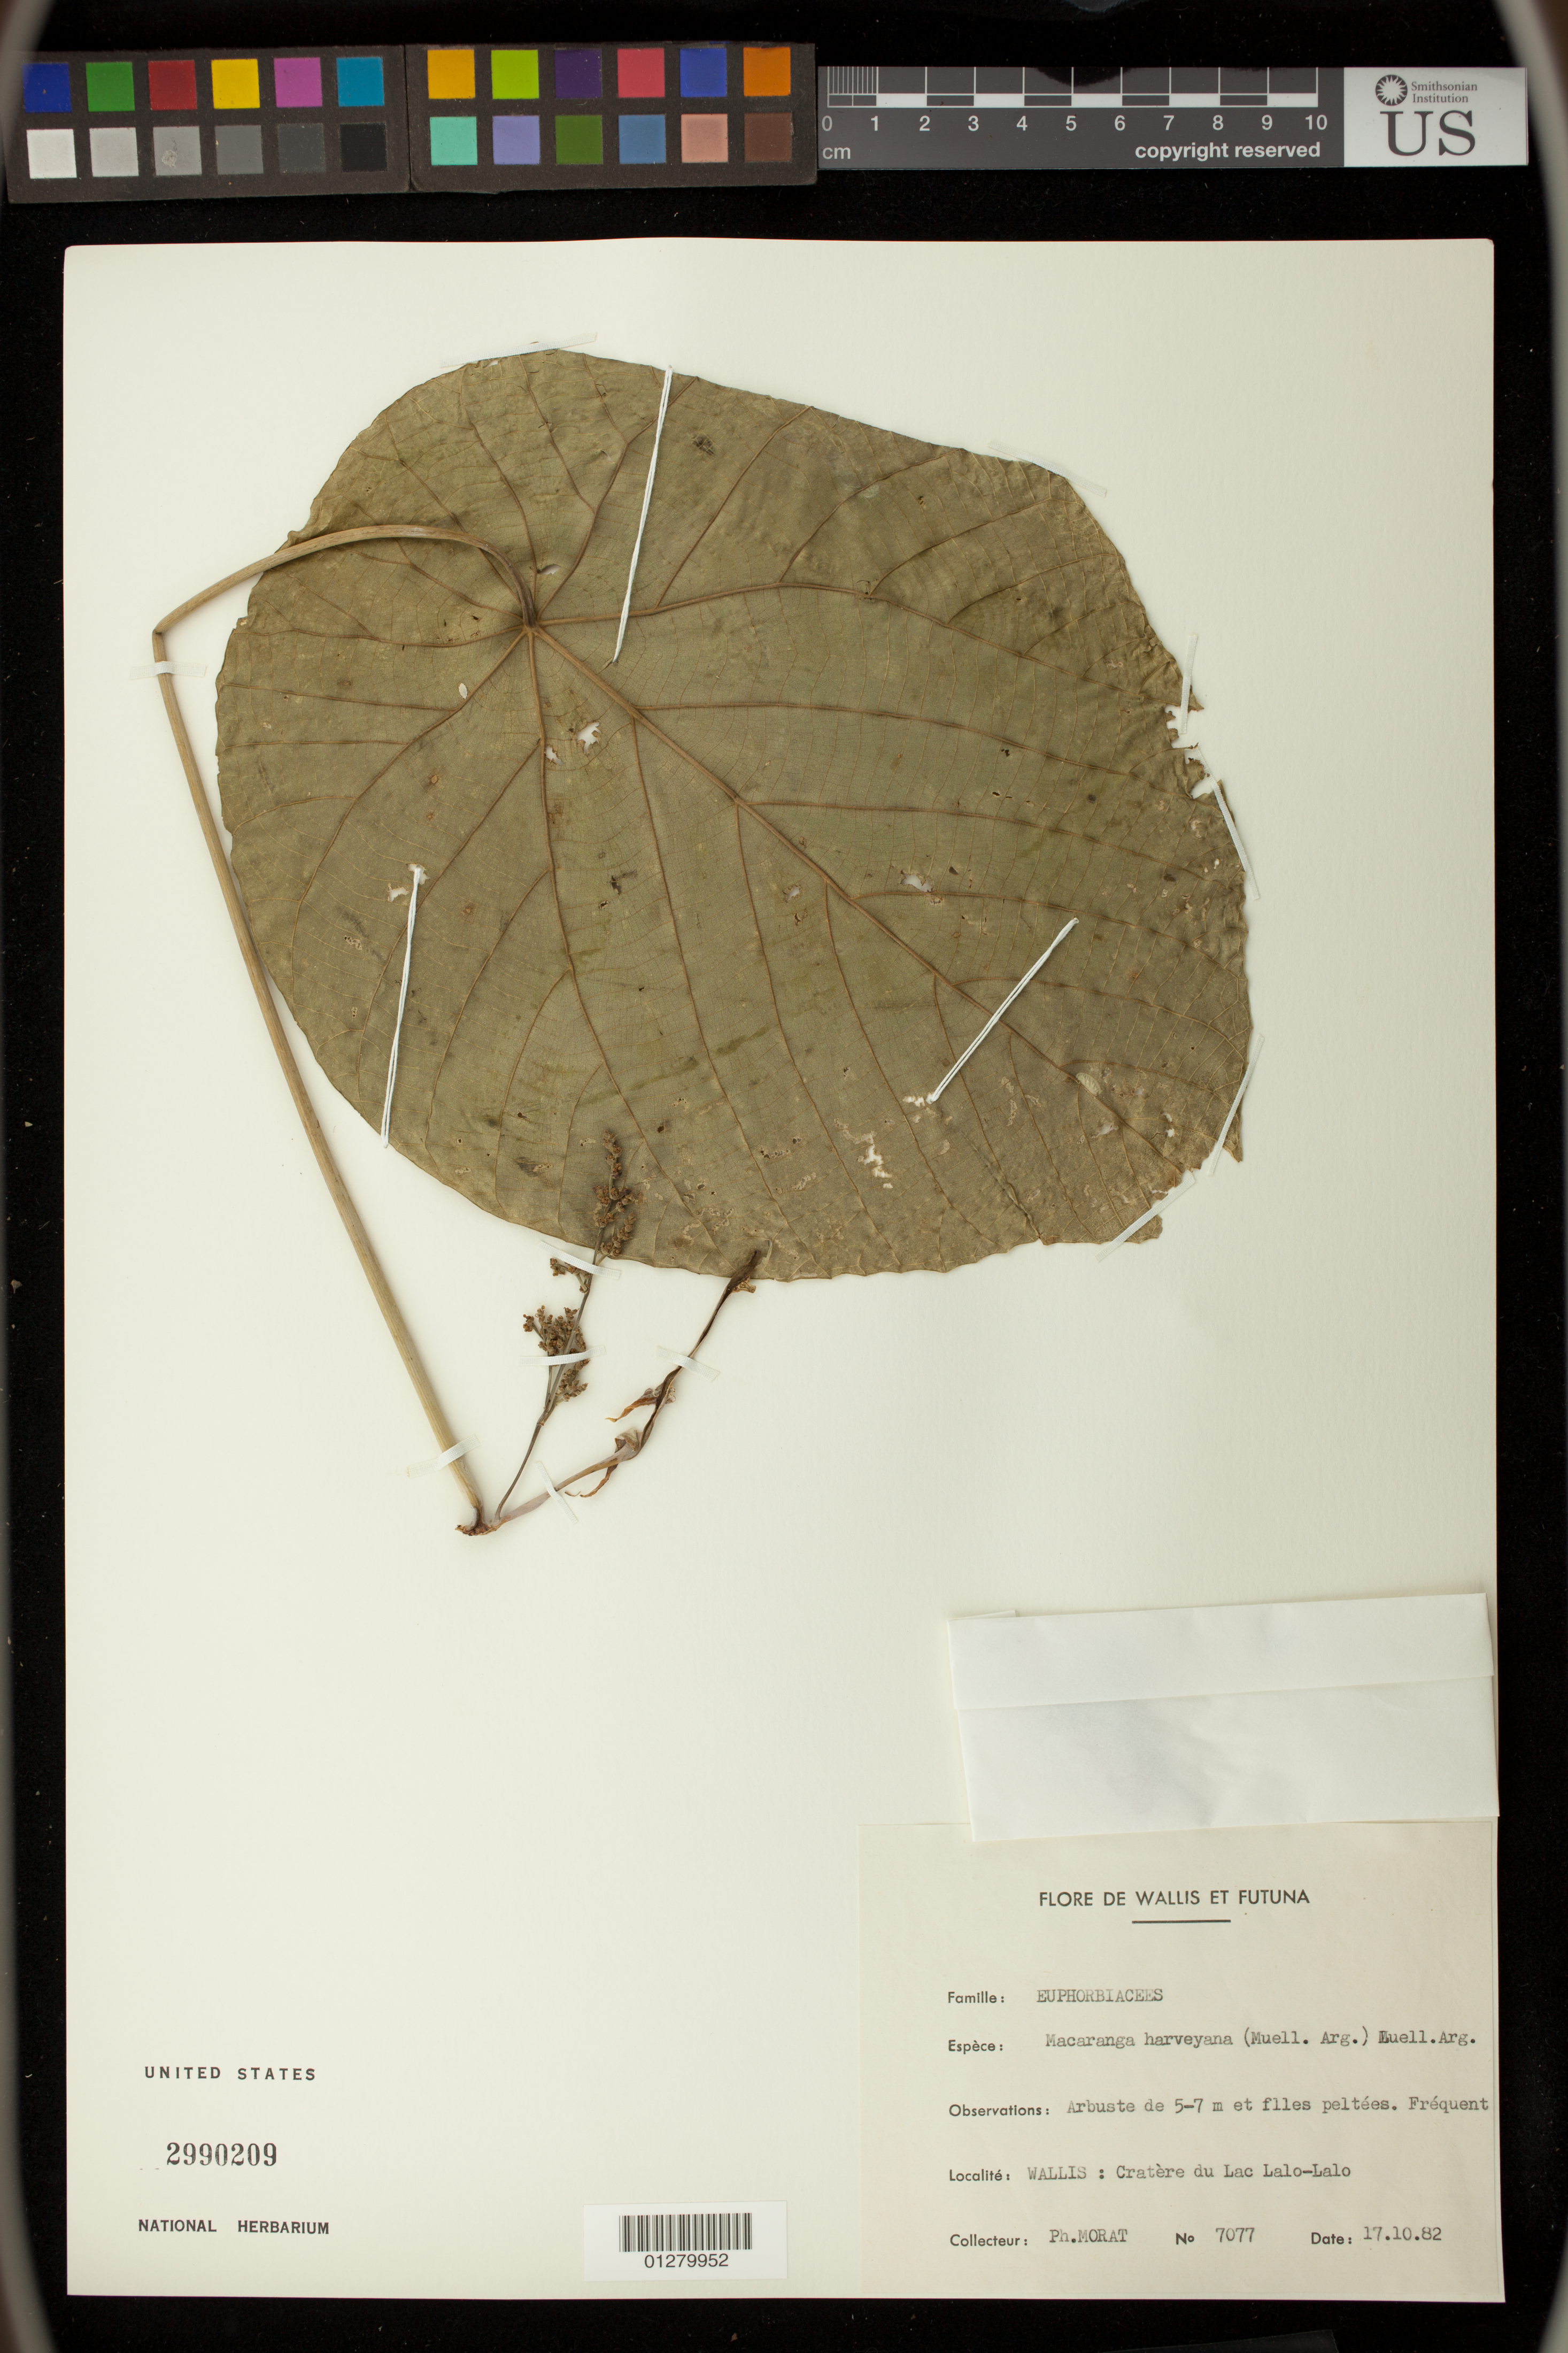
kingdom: Plantae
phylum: Tracheophyta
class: Magnoliopsida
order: Malpighiales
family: Euphorbiaceae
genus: Macaranga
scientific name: Macaranga harveyana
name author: Müll. Arg.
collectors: P. Morat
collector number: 7077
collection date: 1982-10-17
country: Wallis and Futuna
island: Wallis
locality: Wallis: Cratere du Lac Lalo-Lalo.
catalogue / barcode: US 2990209